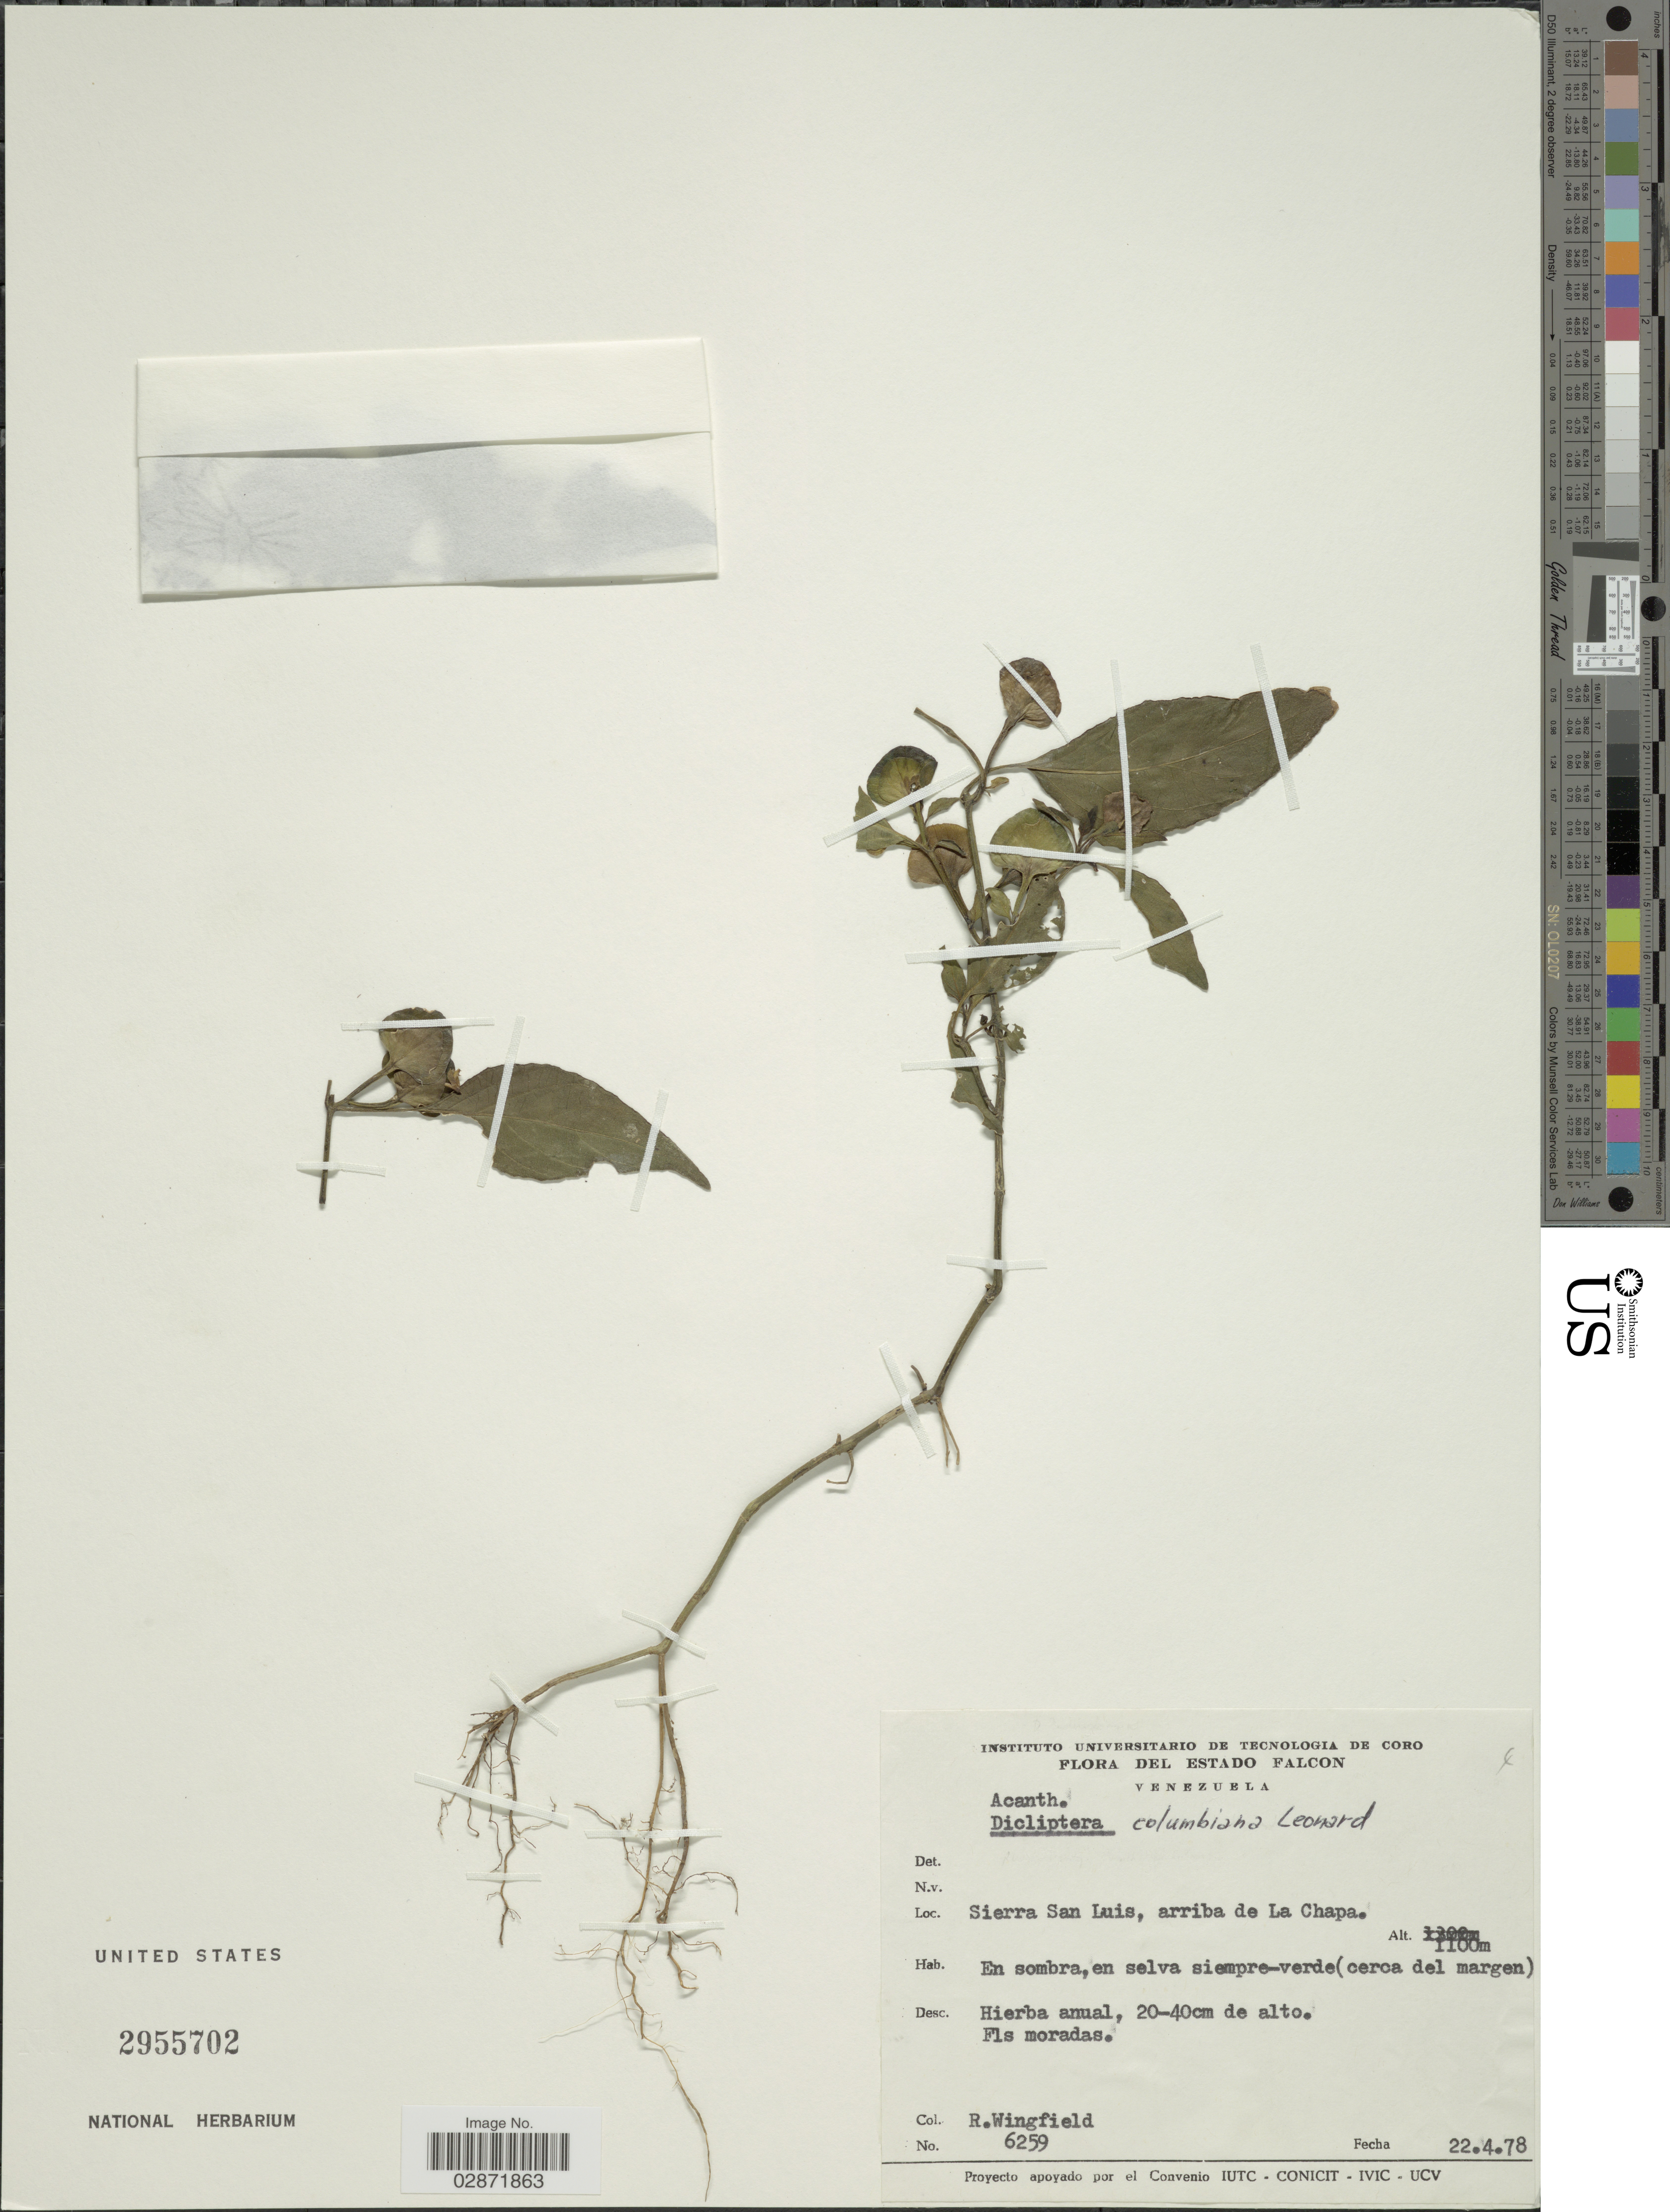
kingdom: Plantae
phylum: Tracheophyta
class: Magnoliopsida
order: Lamiales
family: Acanthaceae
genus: Dicliptera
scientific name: Dicliptera columbiana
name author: Leonard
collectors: R. Wingfield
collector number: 6259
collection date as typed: Transcribed d/m/y: 22/4/78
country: Venezuela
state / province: Falcón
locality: Sierra San Luis, arriba de La Chapa.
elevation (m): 1100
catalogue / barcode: US 2955702